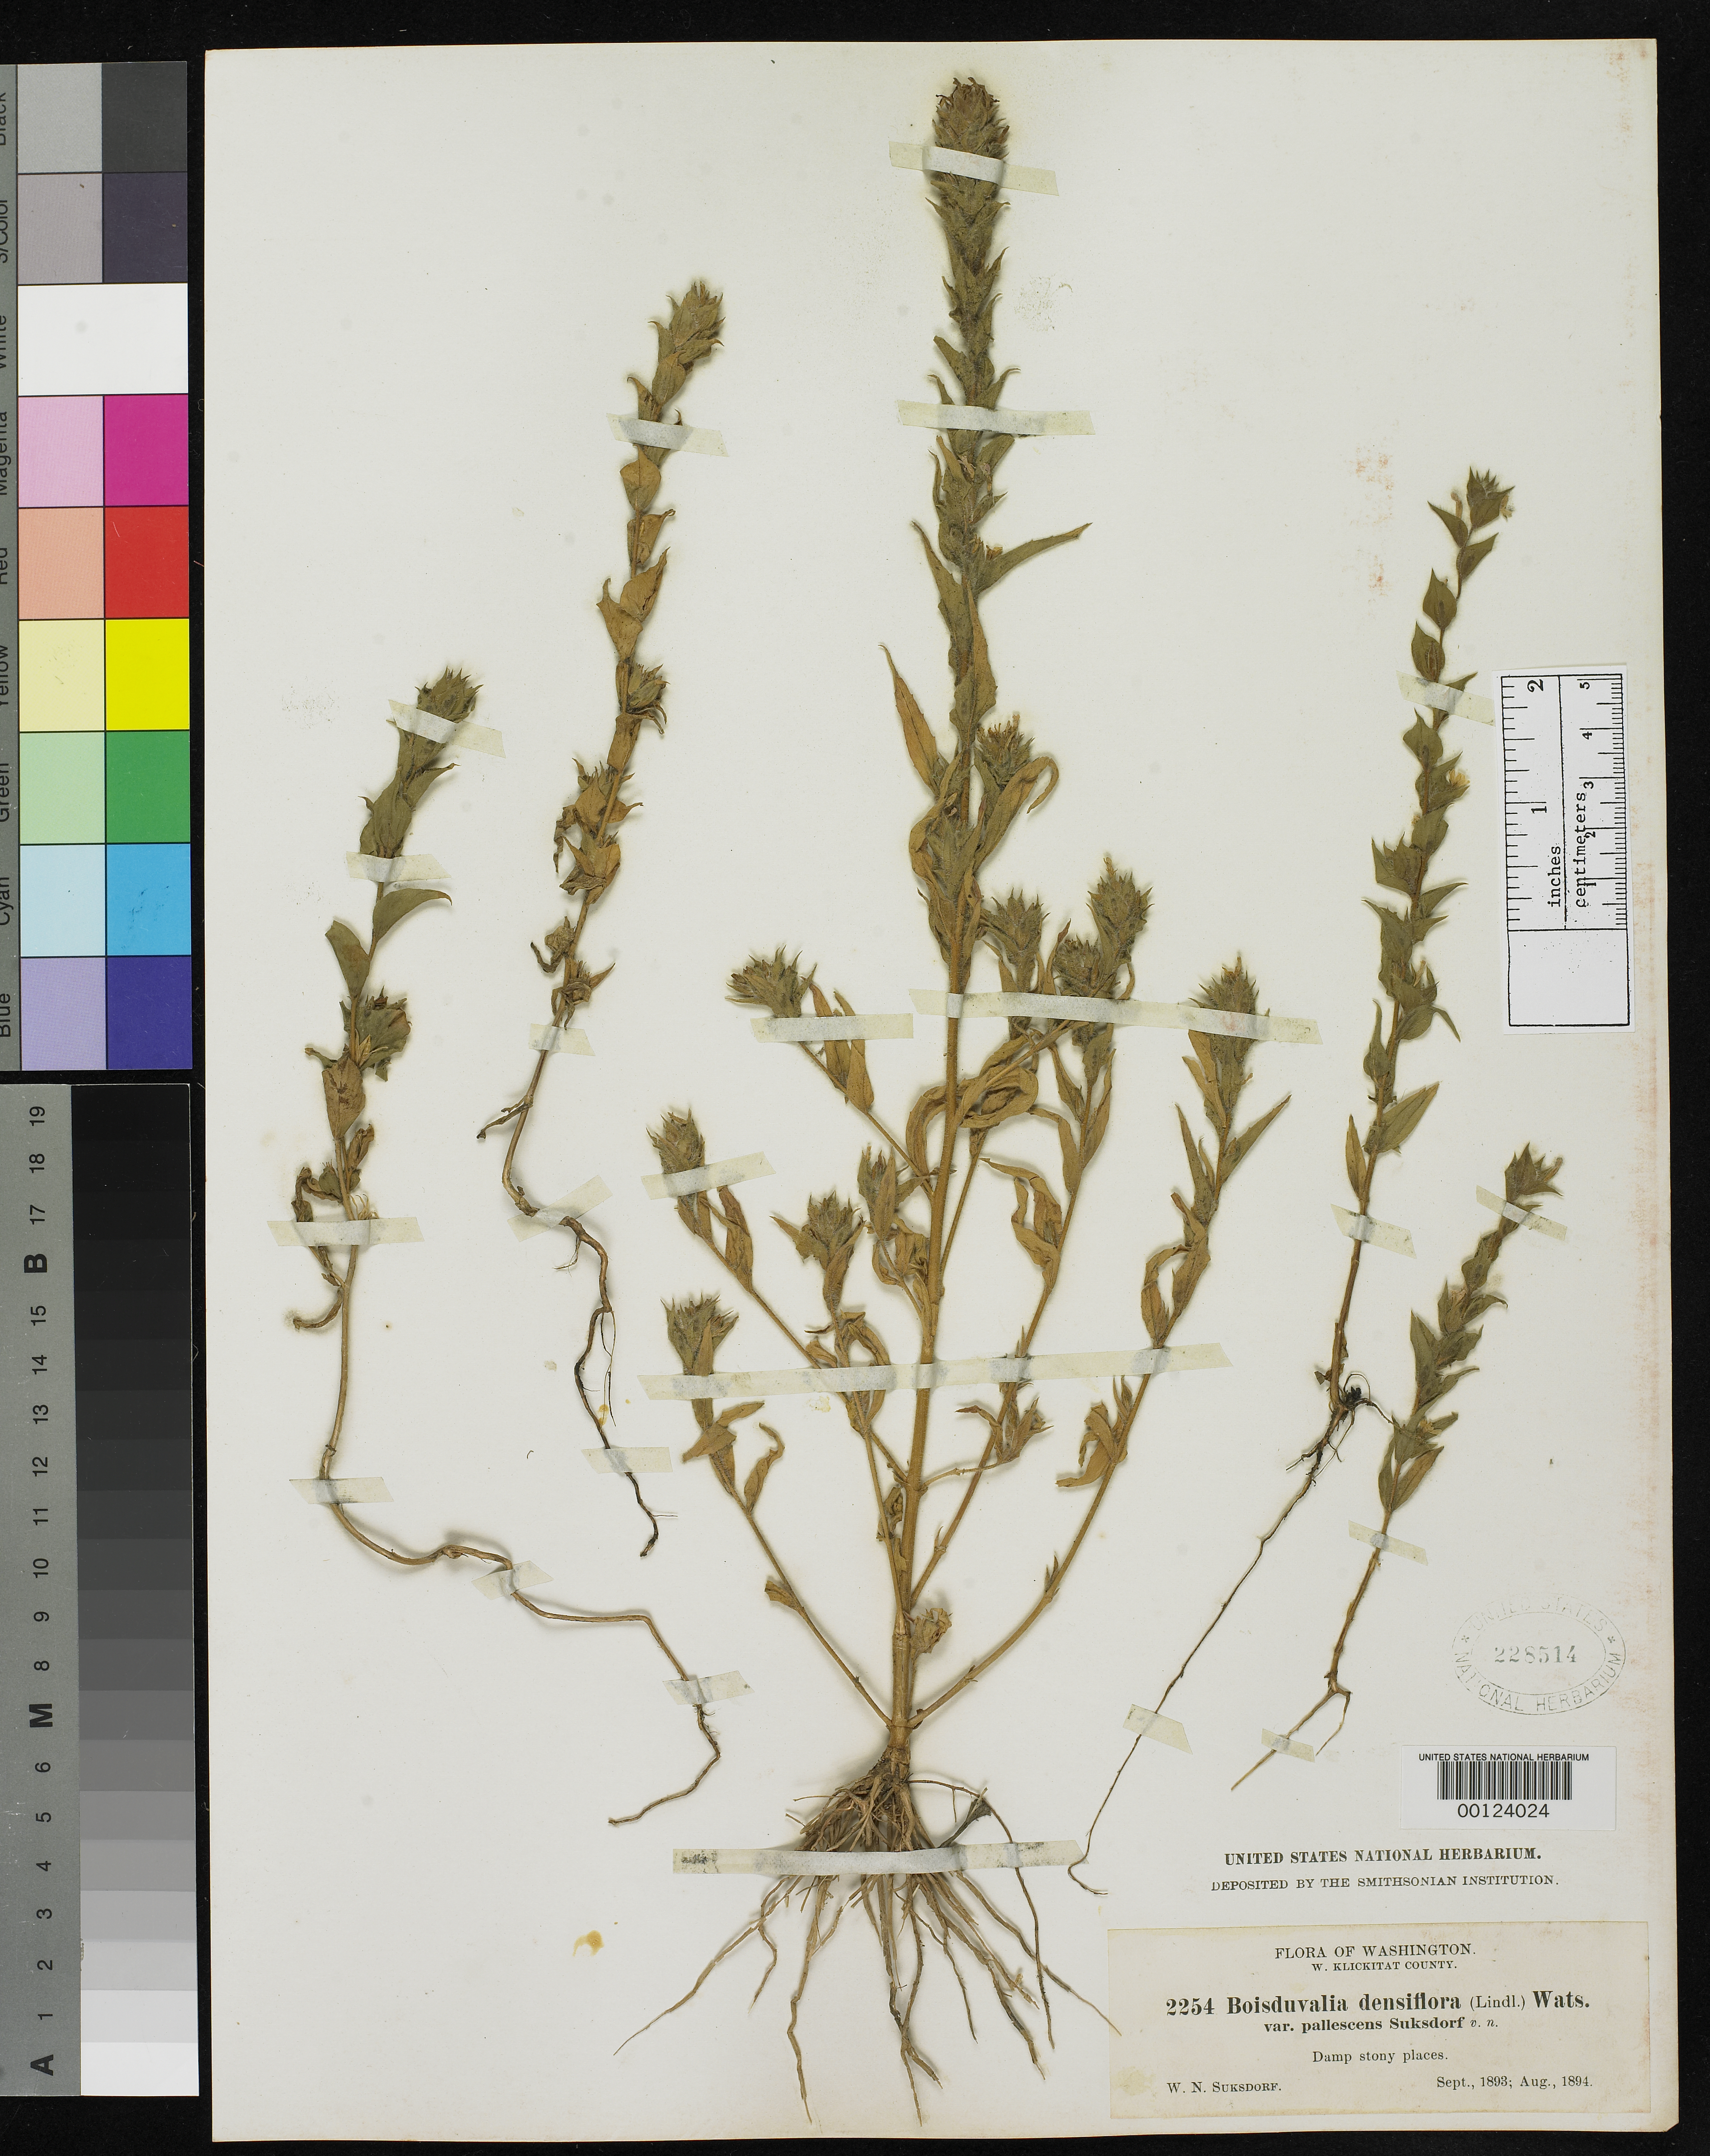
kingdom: Plantae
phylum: Tracheophyta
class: Magnoliopsida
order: Myrtales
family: Onagraceae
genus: Boisduvalia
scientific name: Boisduvalia densiflora var. pallescens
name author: Suksd.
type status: Isotype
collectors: W. N. Suksdorf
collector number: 2254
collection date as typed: Sep 1893 to 08 Aug 1894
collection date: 1893-09/1894-08-08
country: United States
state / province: Washington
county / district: Klickitat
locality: Bingen.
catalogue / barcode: US 228514